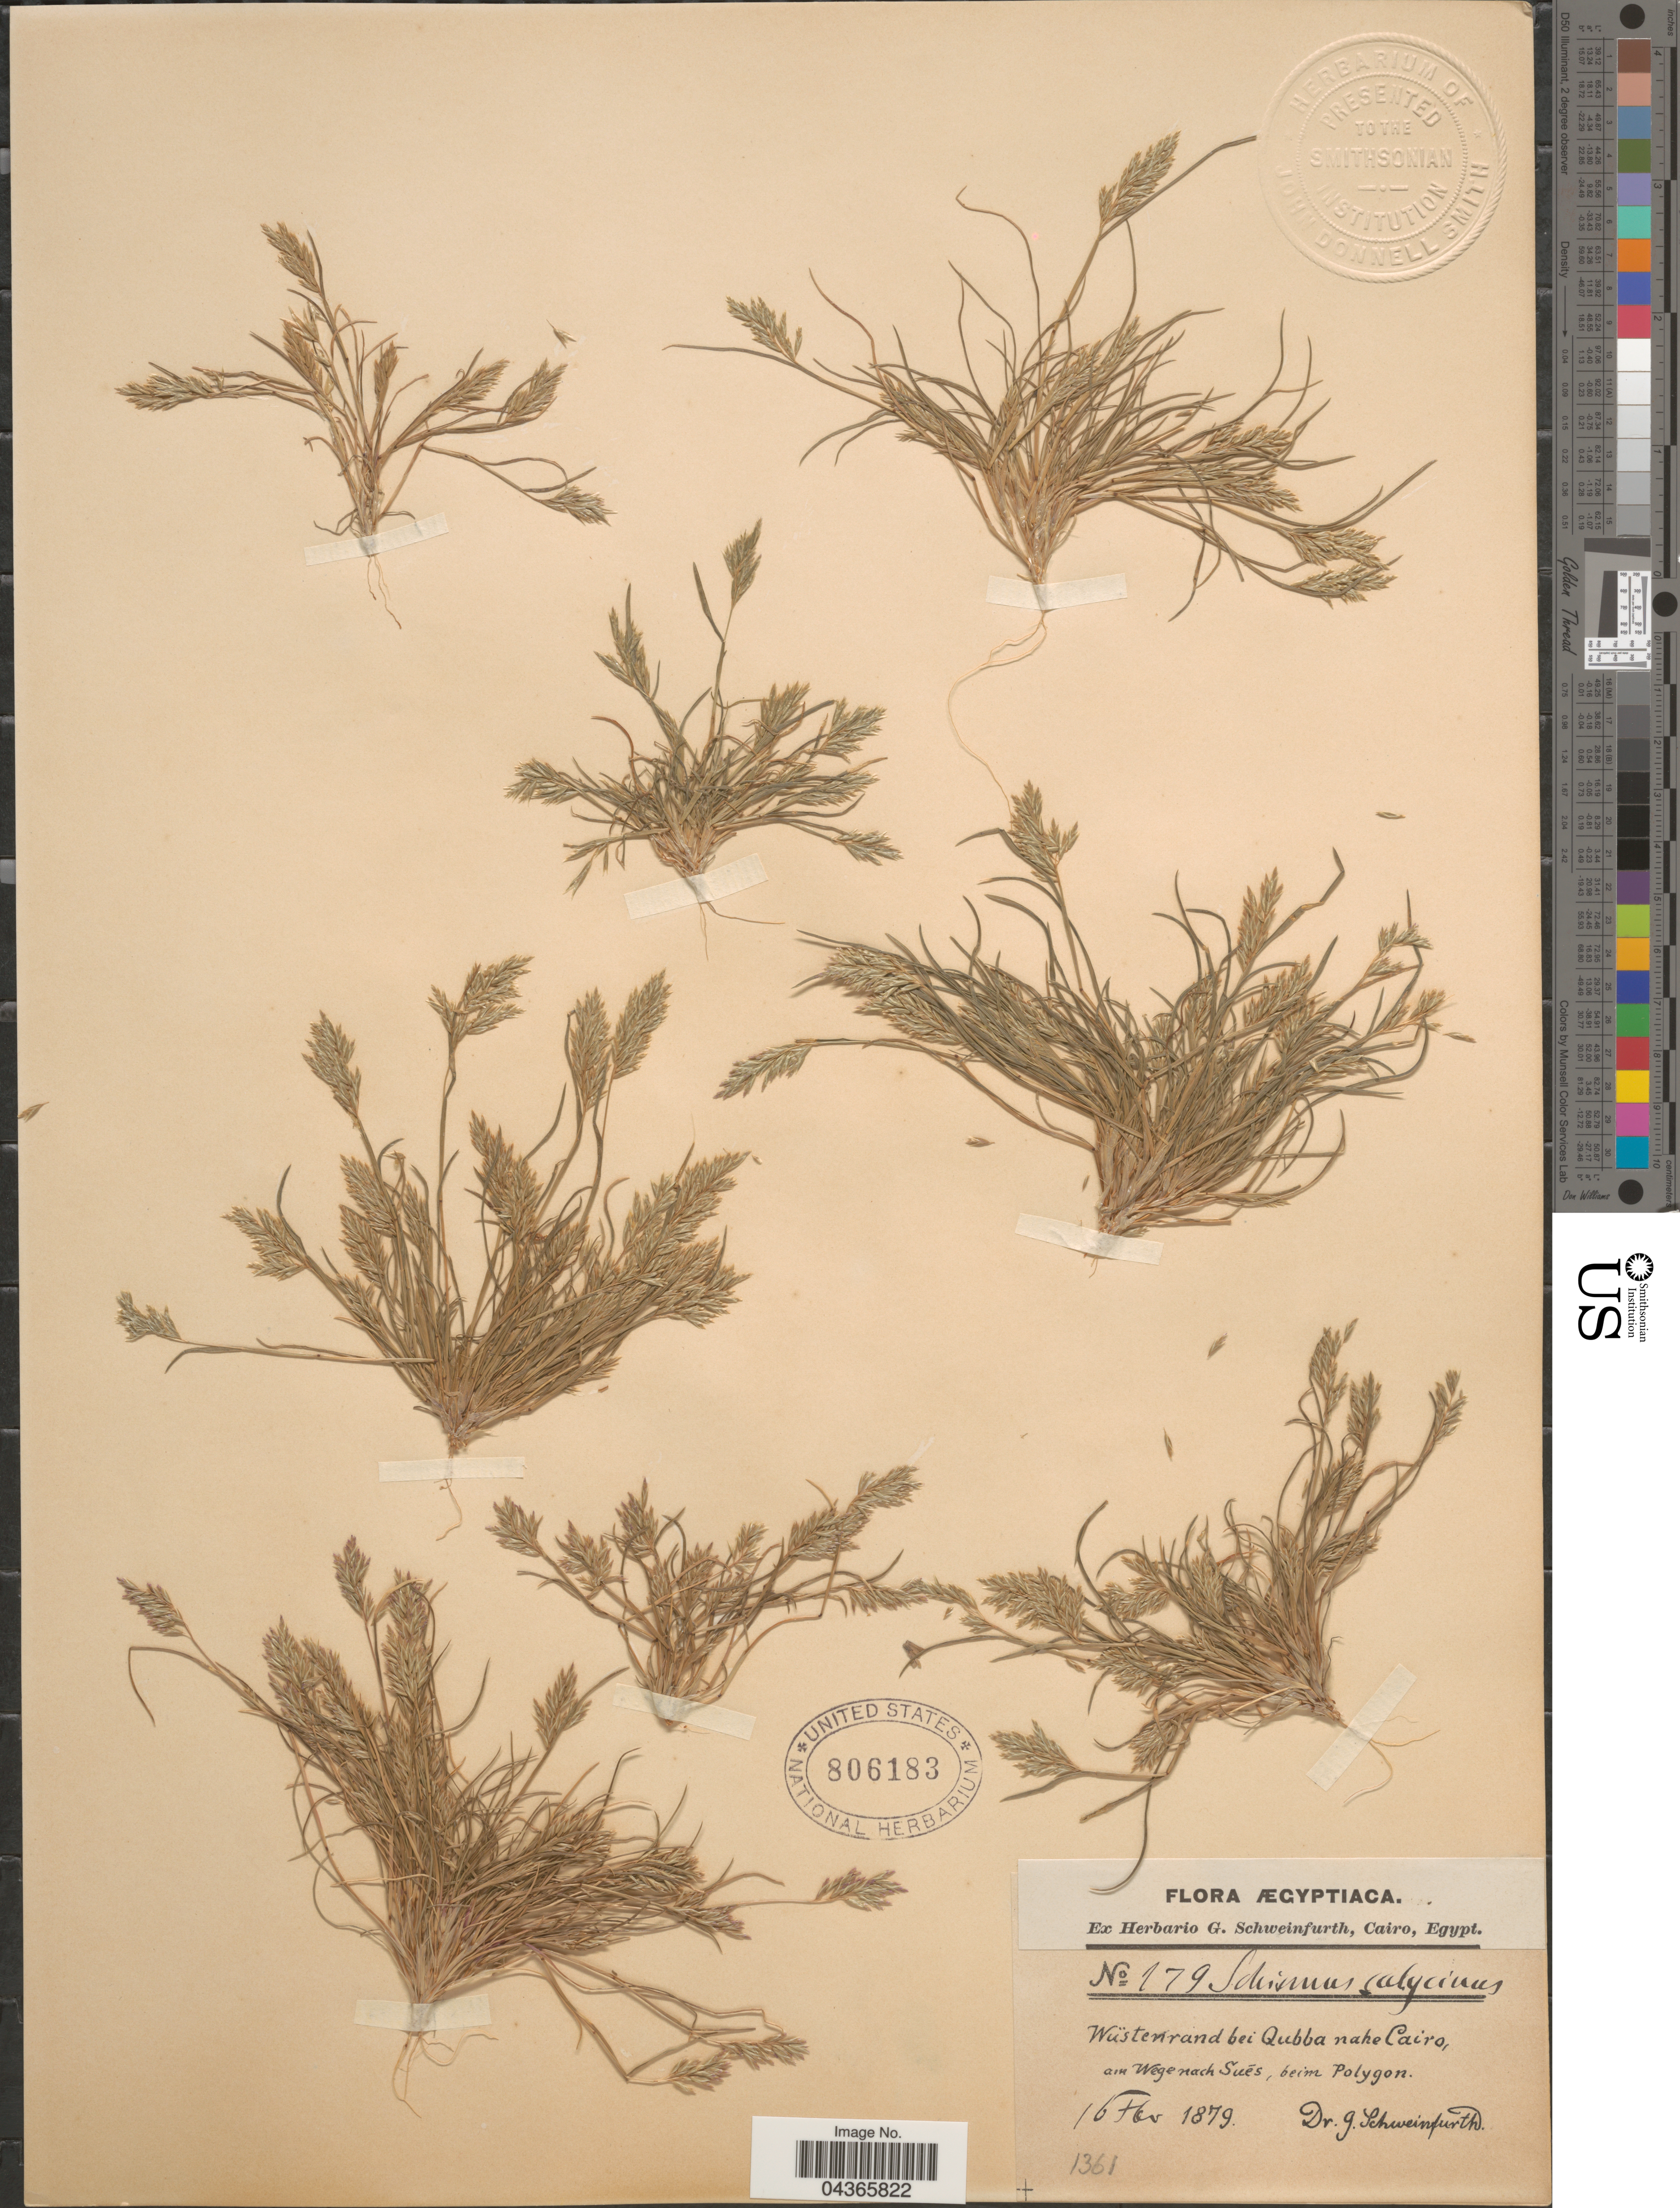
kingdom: Plantae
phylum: Tracheophyta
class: Liliopsida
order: Poales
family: Poaceae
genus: Schismus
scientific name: Schismus barbatus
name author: (L.) Thell.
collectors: G. A. Schweinfurth (herbarium)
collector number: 179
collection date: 1879-02-16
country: Egypt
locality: Ægyptiaca. Wüstenrand bei Qubba nahe Cairo, am Wege nach Sués, beim Polygon.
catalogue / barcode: US 806183